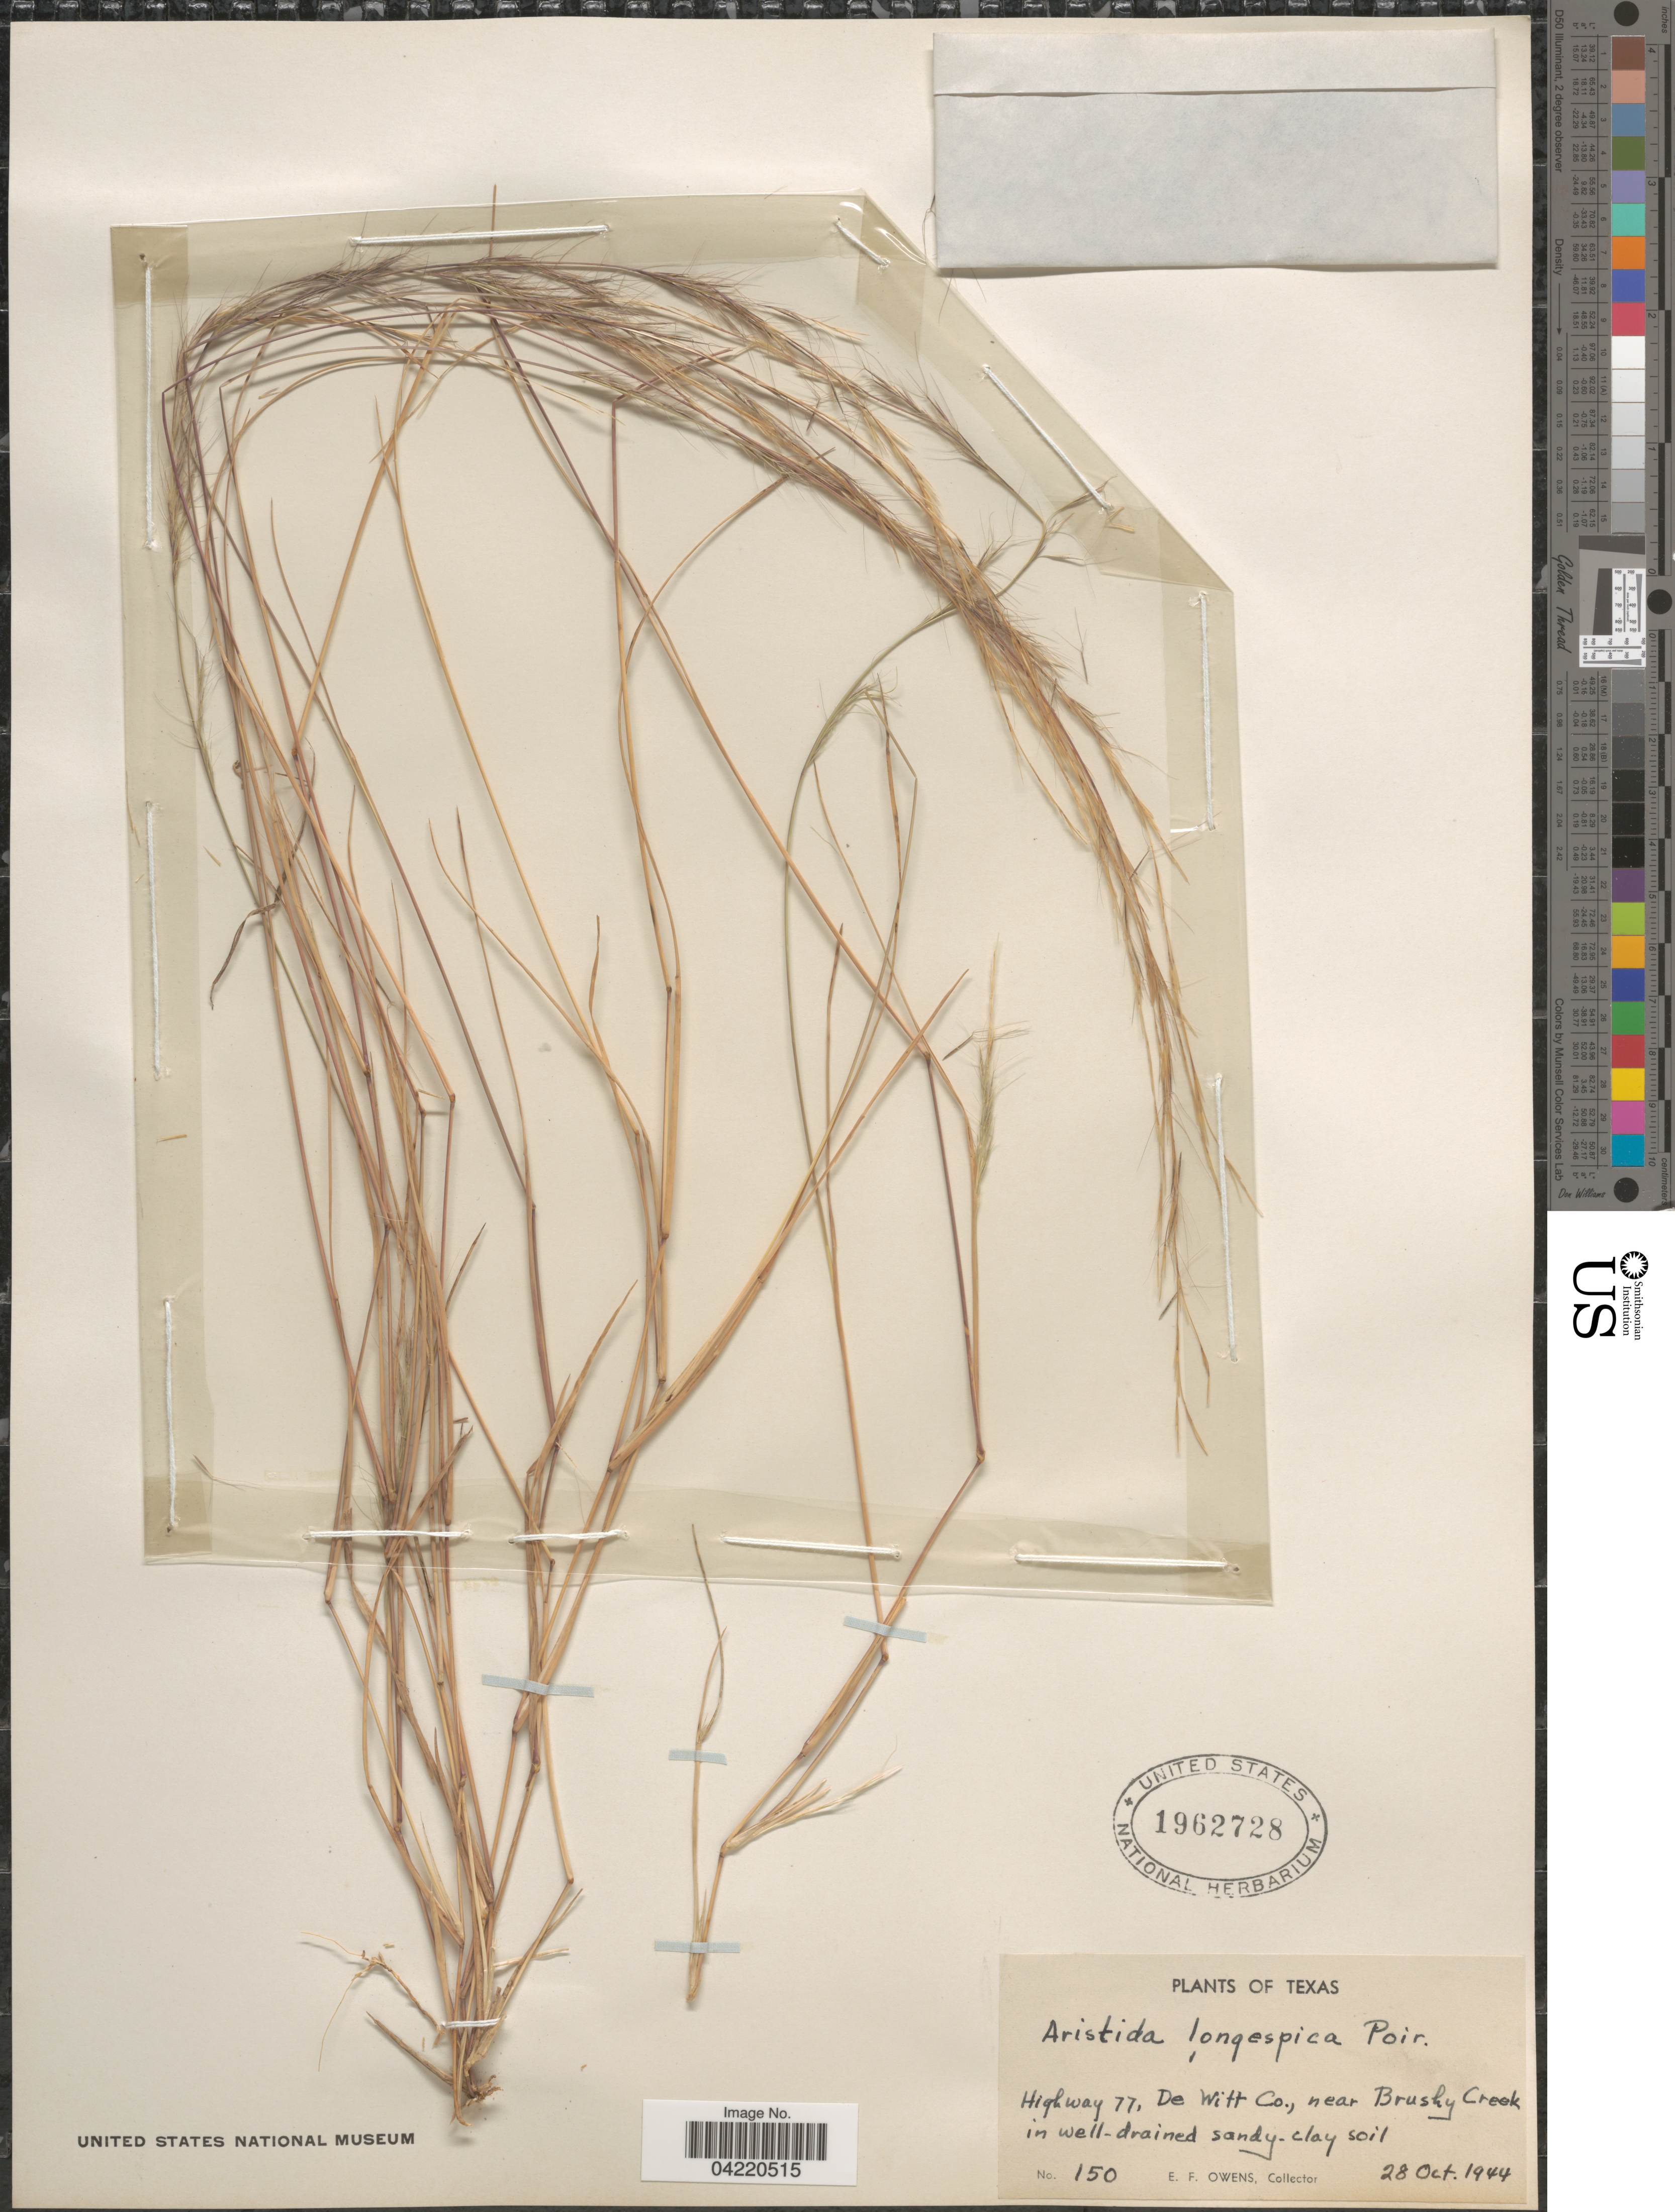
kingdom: Plantae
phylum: Tracheophyta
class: Liliopsida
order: Poales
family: Poaceae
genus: Aristida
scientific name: Aristida longespica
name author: Poir.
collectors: E. Owens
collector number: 150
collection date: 1944-10-28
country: United States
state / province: Texas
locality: Highway 77, De Witt Co., near Brushy Creek in well-drained sandy-clay soil.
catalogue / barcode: US 1962728